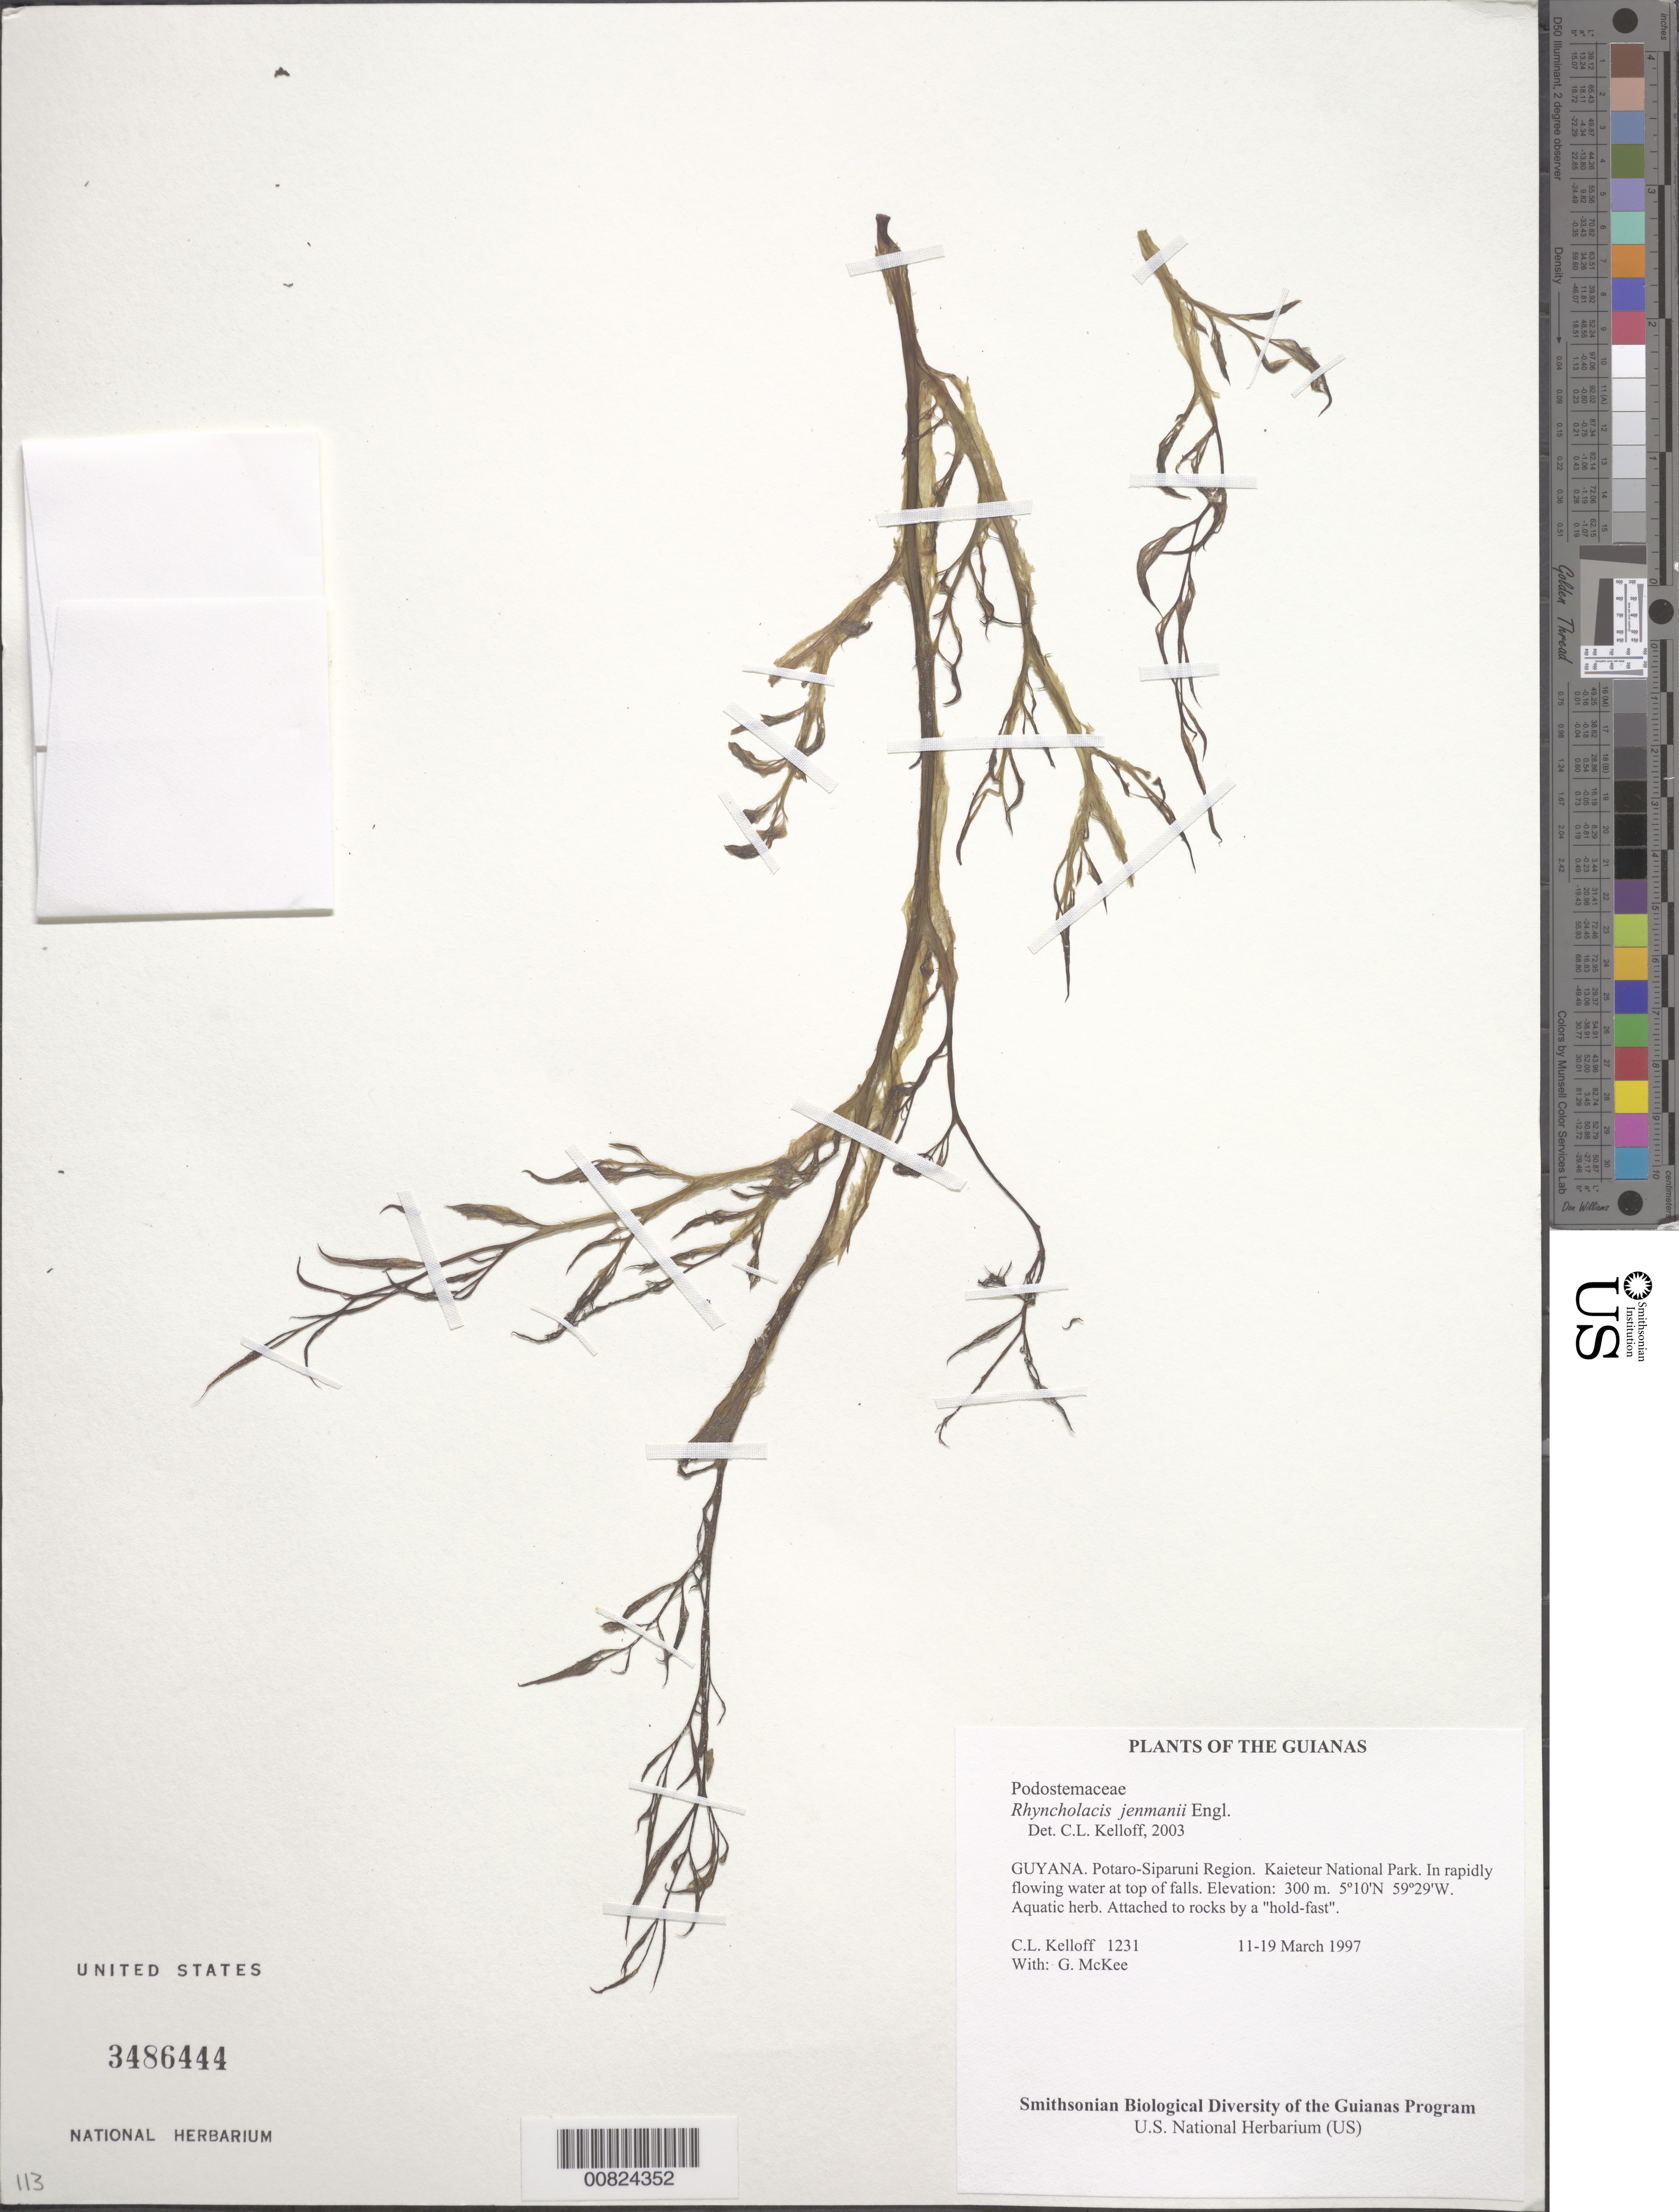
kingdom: Plantae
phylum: Tracheophyta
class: Magnoliopsida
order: Malpighiales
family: Podostemaceae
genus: Rhyncholacis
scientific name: Rhyncholacis jenmanii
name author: Engl.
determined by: Kelloff, Carol L., (US), Smithsonian Institution - National Museum of Natural History (UNITED STATES)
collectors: C. L. Kelloff & G. S. McKee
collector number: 1231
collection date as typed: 11-19 March 1997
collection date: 1997-03-11/1997-03-19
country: Guyana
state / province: Potaro-Siparuni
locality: Kaieteur National Park. In rapidly flowing water at top of falls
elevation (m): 300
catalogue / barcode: US 3486444